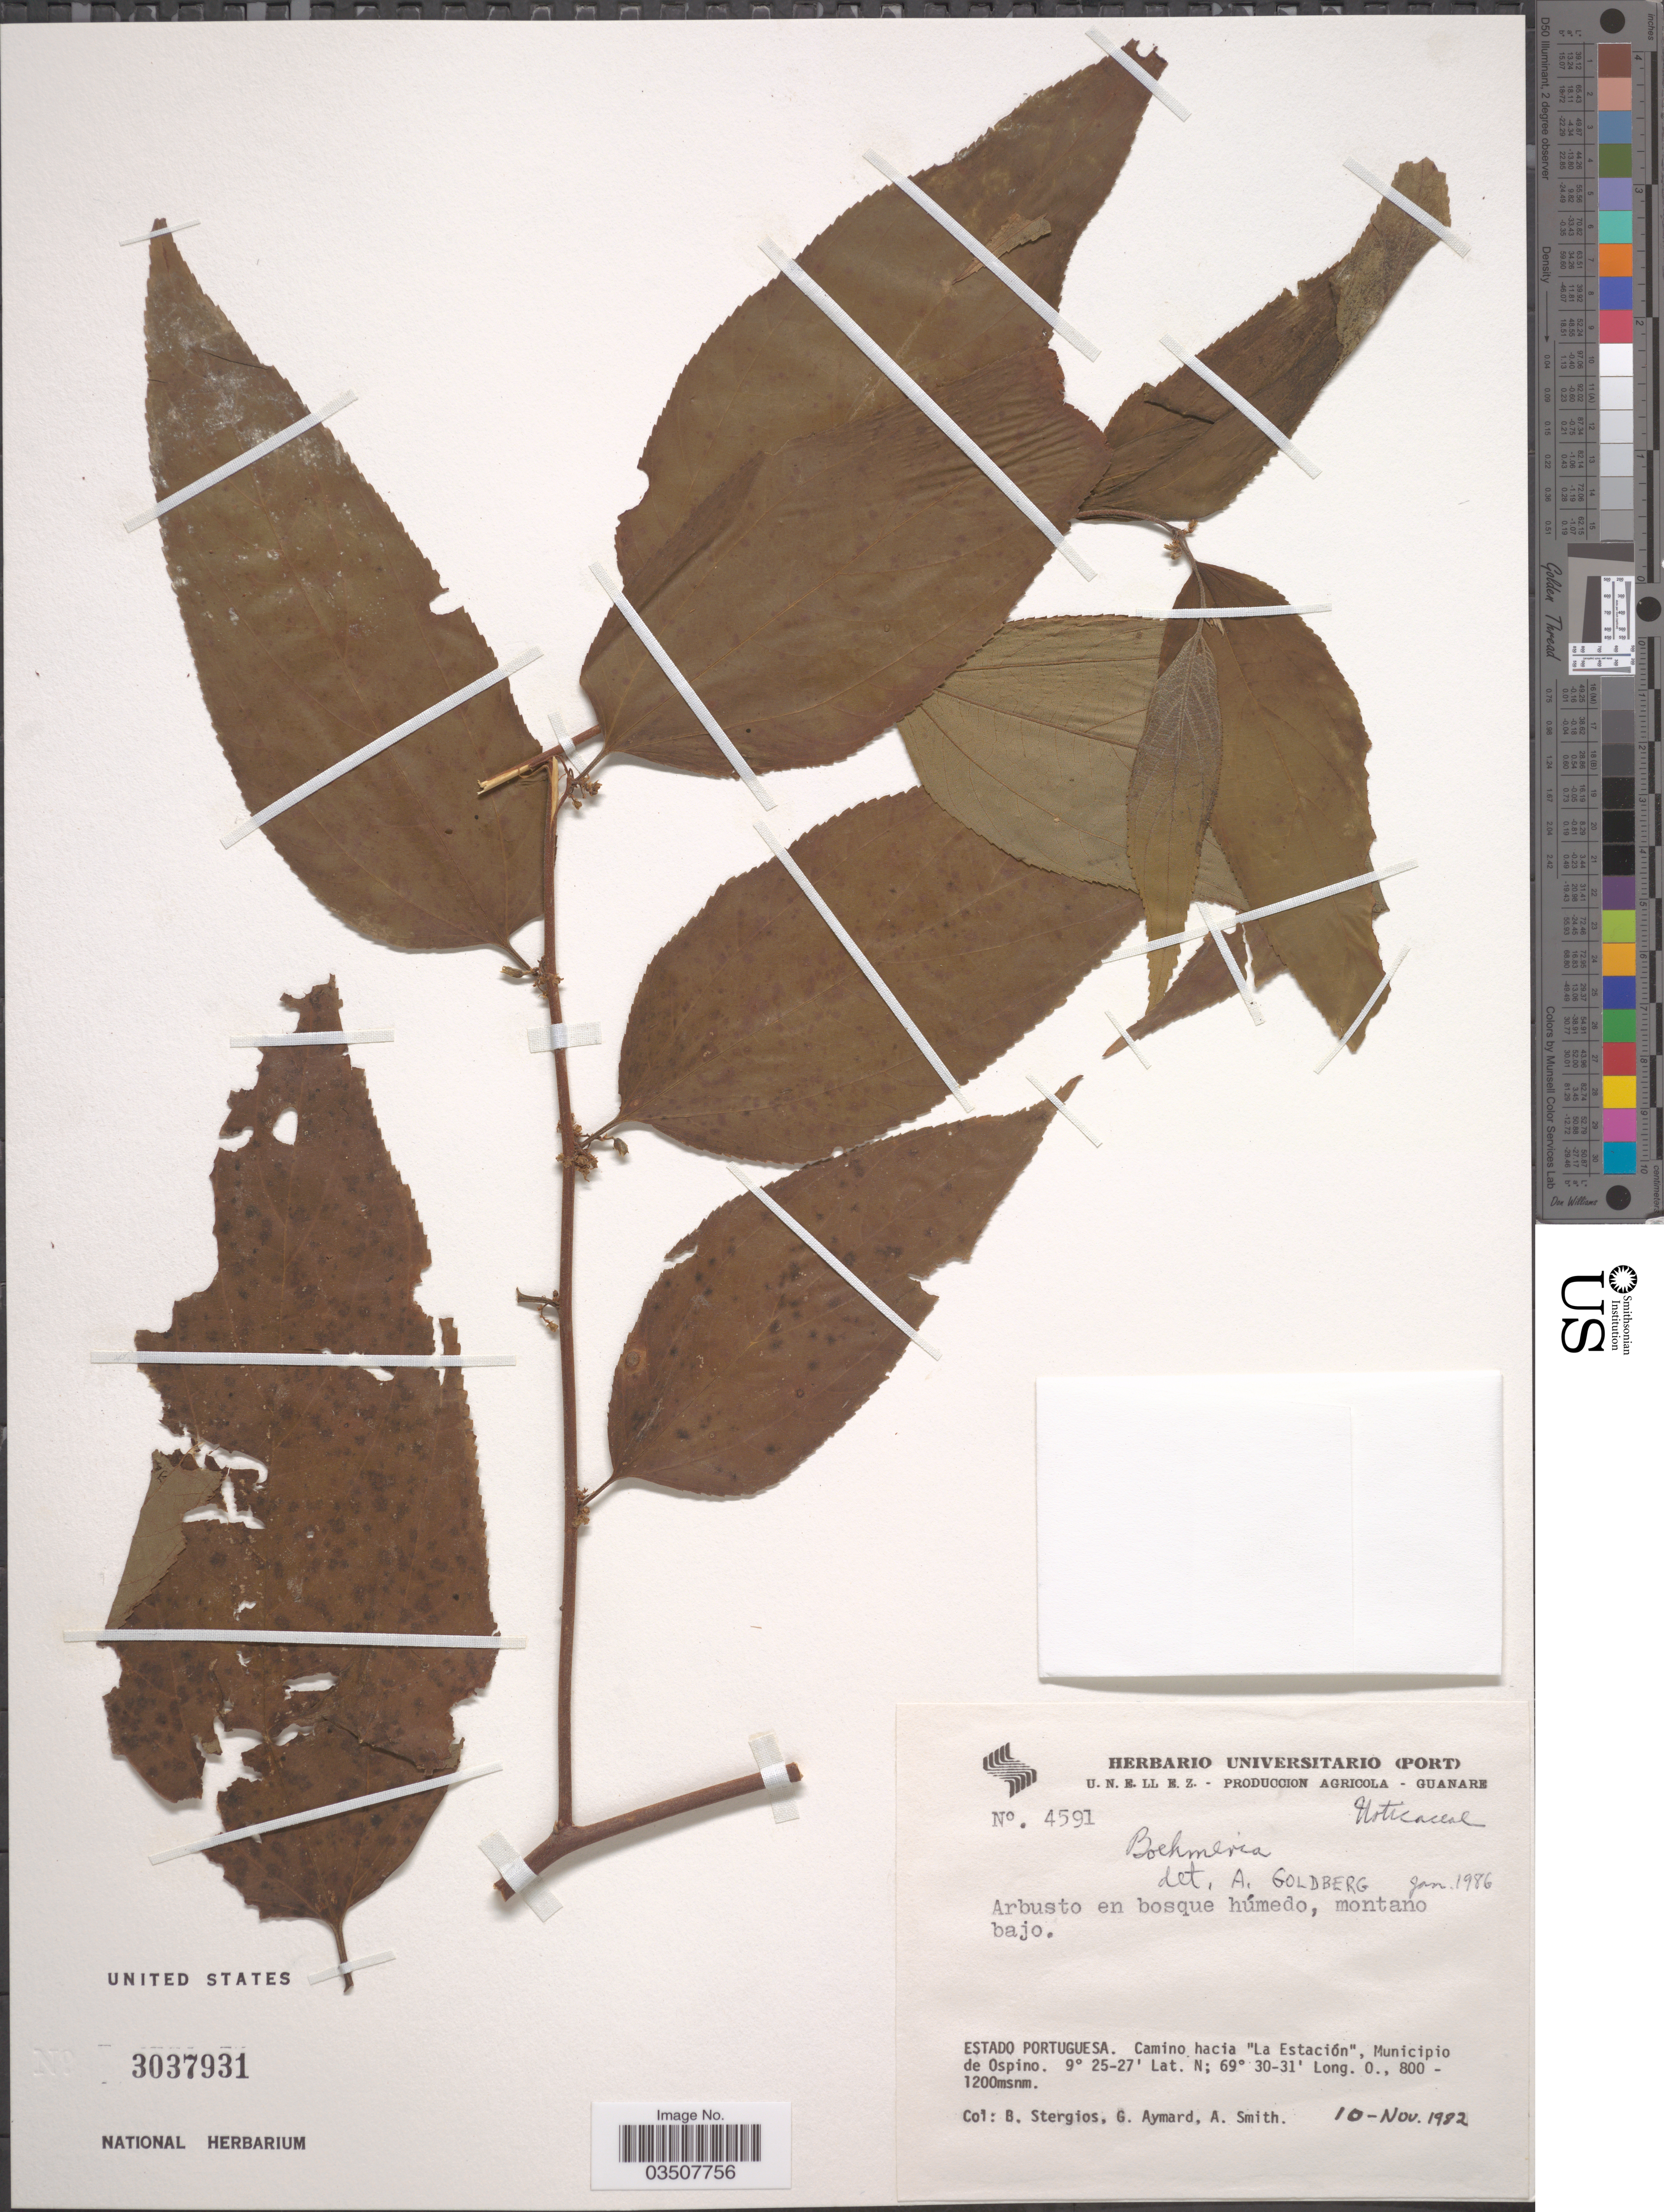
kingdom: Plantae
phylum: Tracheophyta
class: Magnoliopsida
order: Rosales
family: Urticaceae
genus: Boehmeria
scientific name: Boehmeria sp.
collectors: B. G. Stergios, G. A. Aymard & A. Smith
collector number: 4591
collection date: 1982-11-10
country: Venezuela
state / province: Portuguesa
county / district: Ospino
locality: Camino hacia "La Estación"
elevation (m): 800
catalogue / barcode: US 3037931